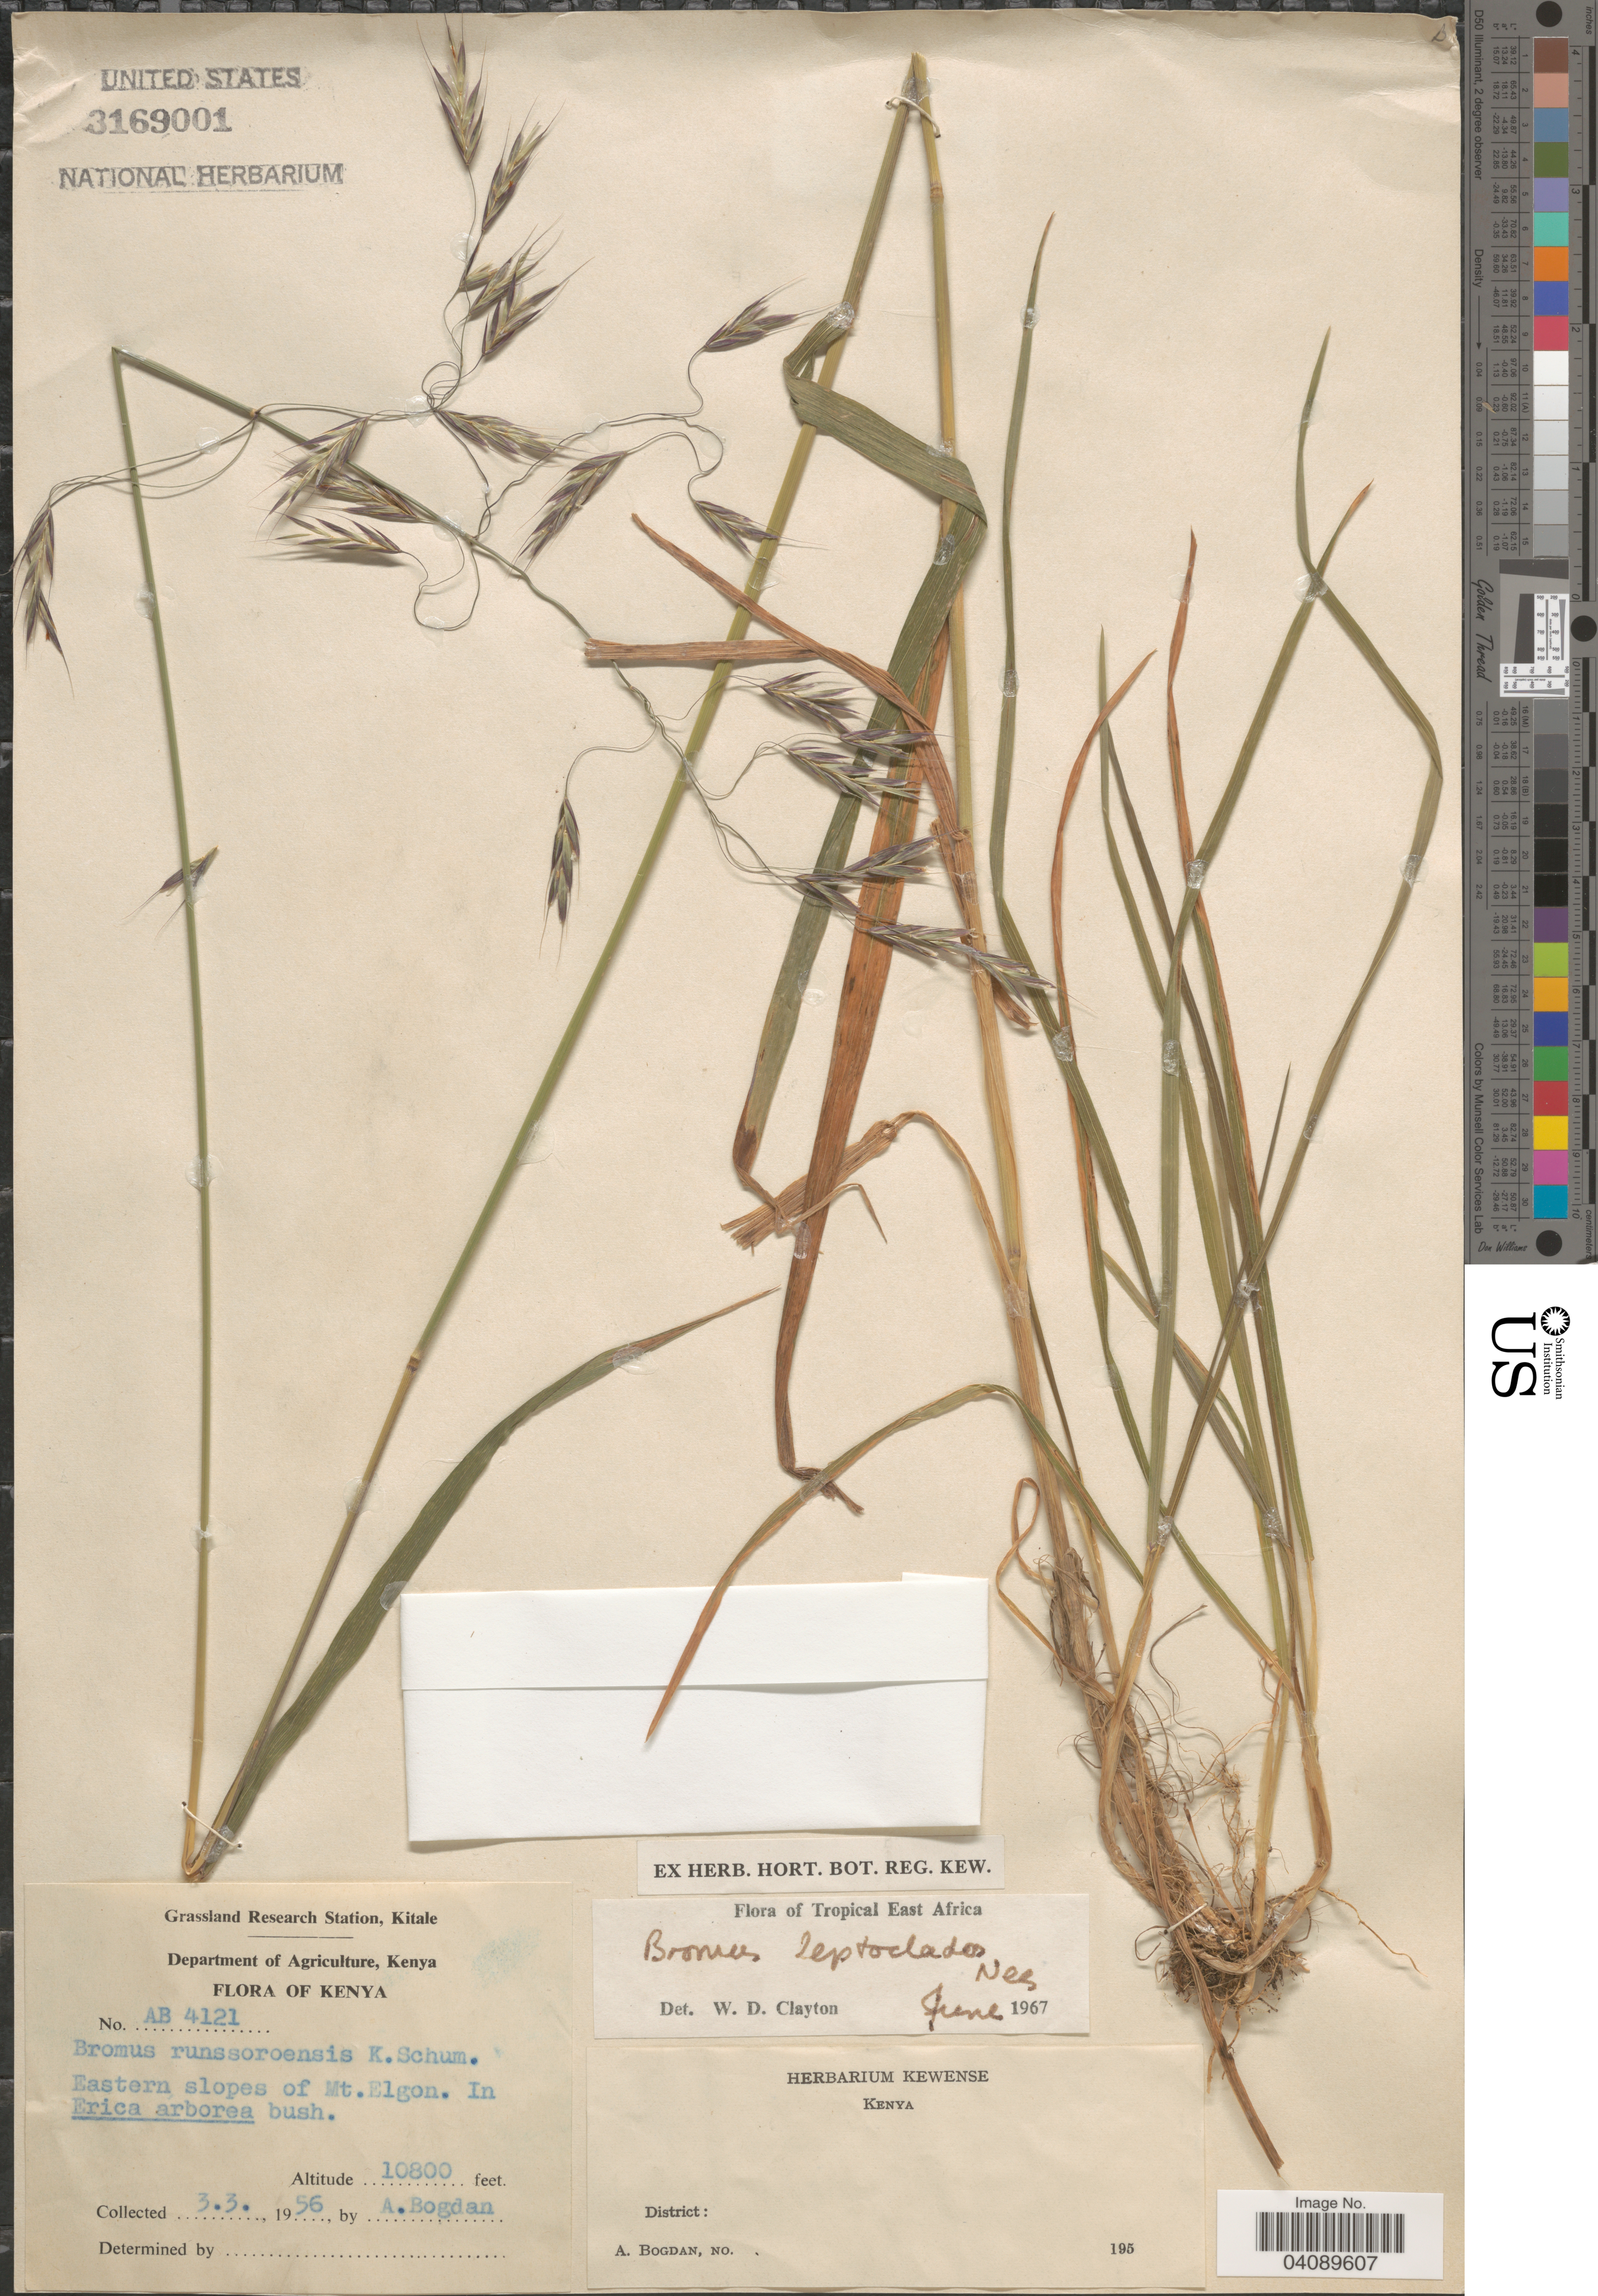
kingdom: Plantae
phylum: Tracheophyta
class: Liliopsida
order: Poales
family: Poaceae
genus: Bromus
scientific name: Bromus leptoclados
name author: Nees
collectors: A. Bogdan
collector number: AB4121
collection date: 1956-03-03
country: Kenya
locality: Grassland Research Station, Kitale [unsure placement] Eastern slopes of Mt. Elgon.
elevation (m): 3292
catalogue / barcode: US 3169001